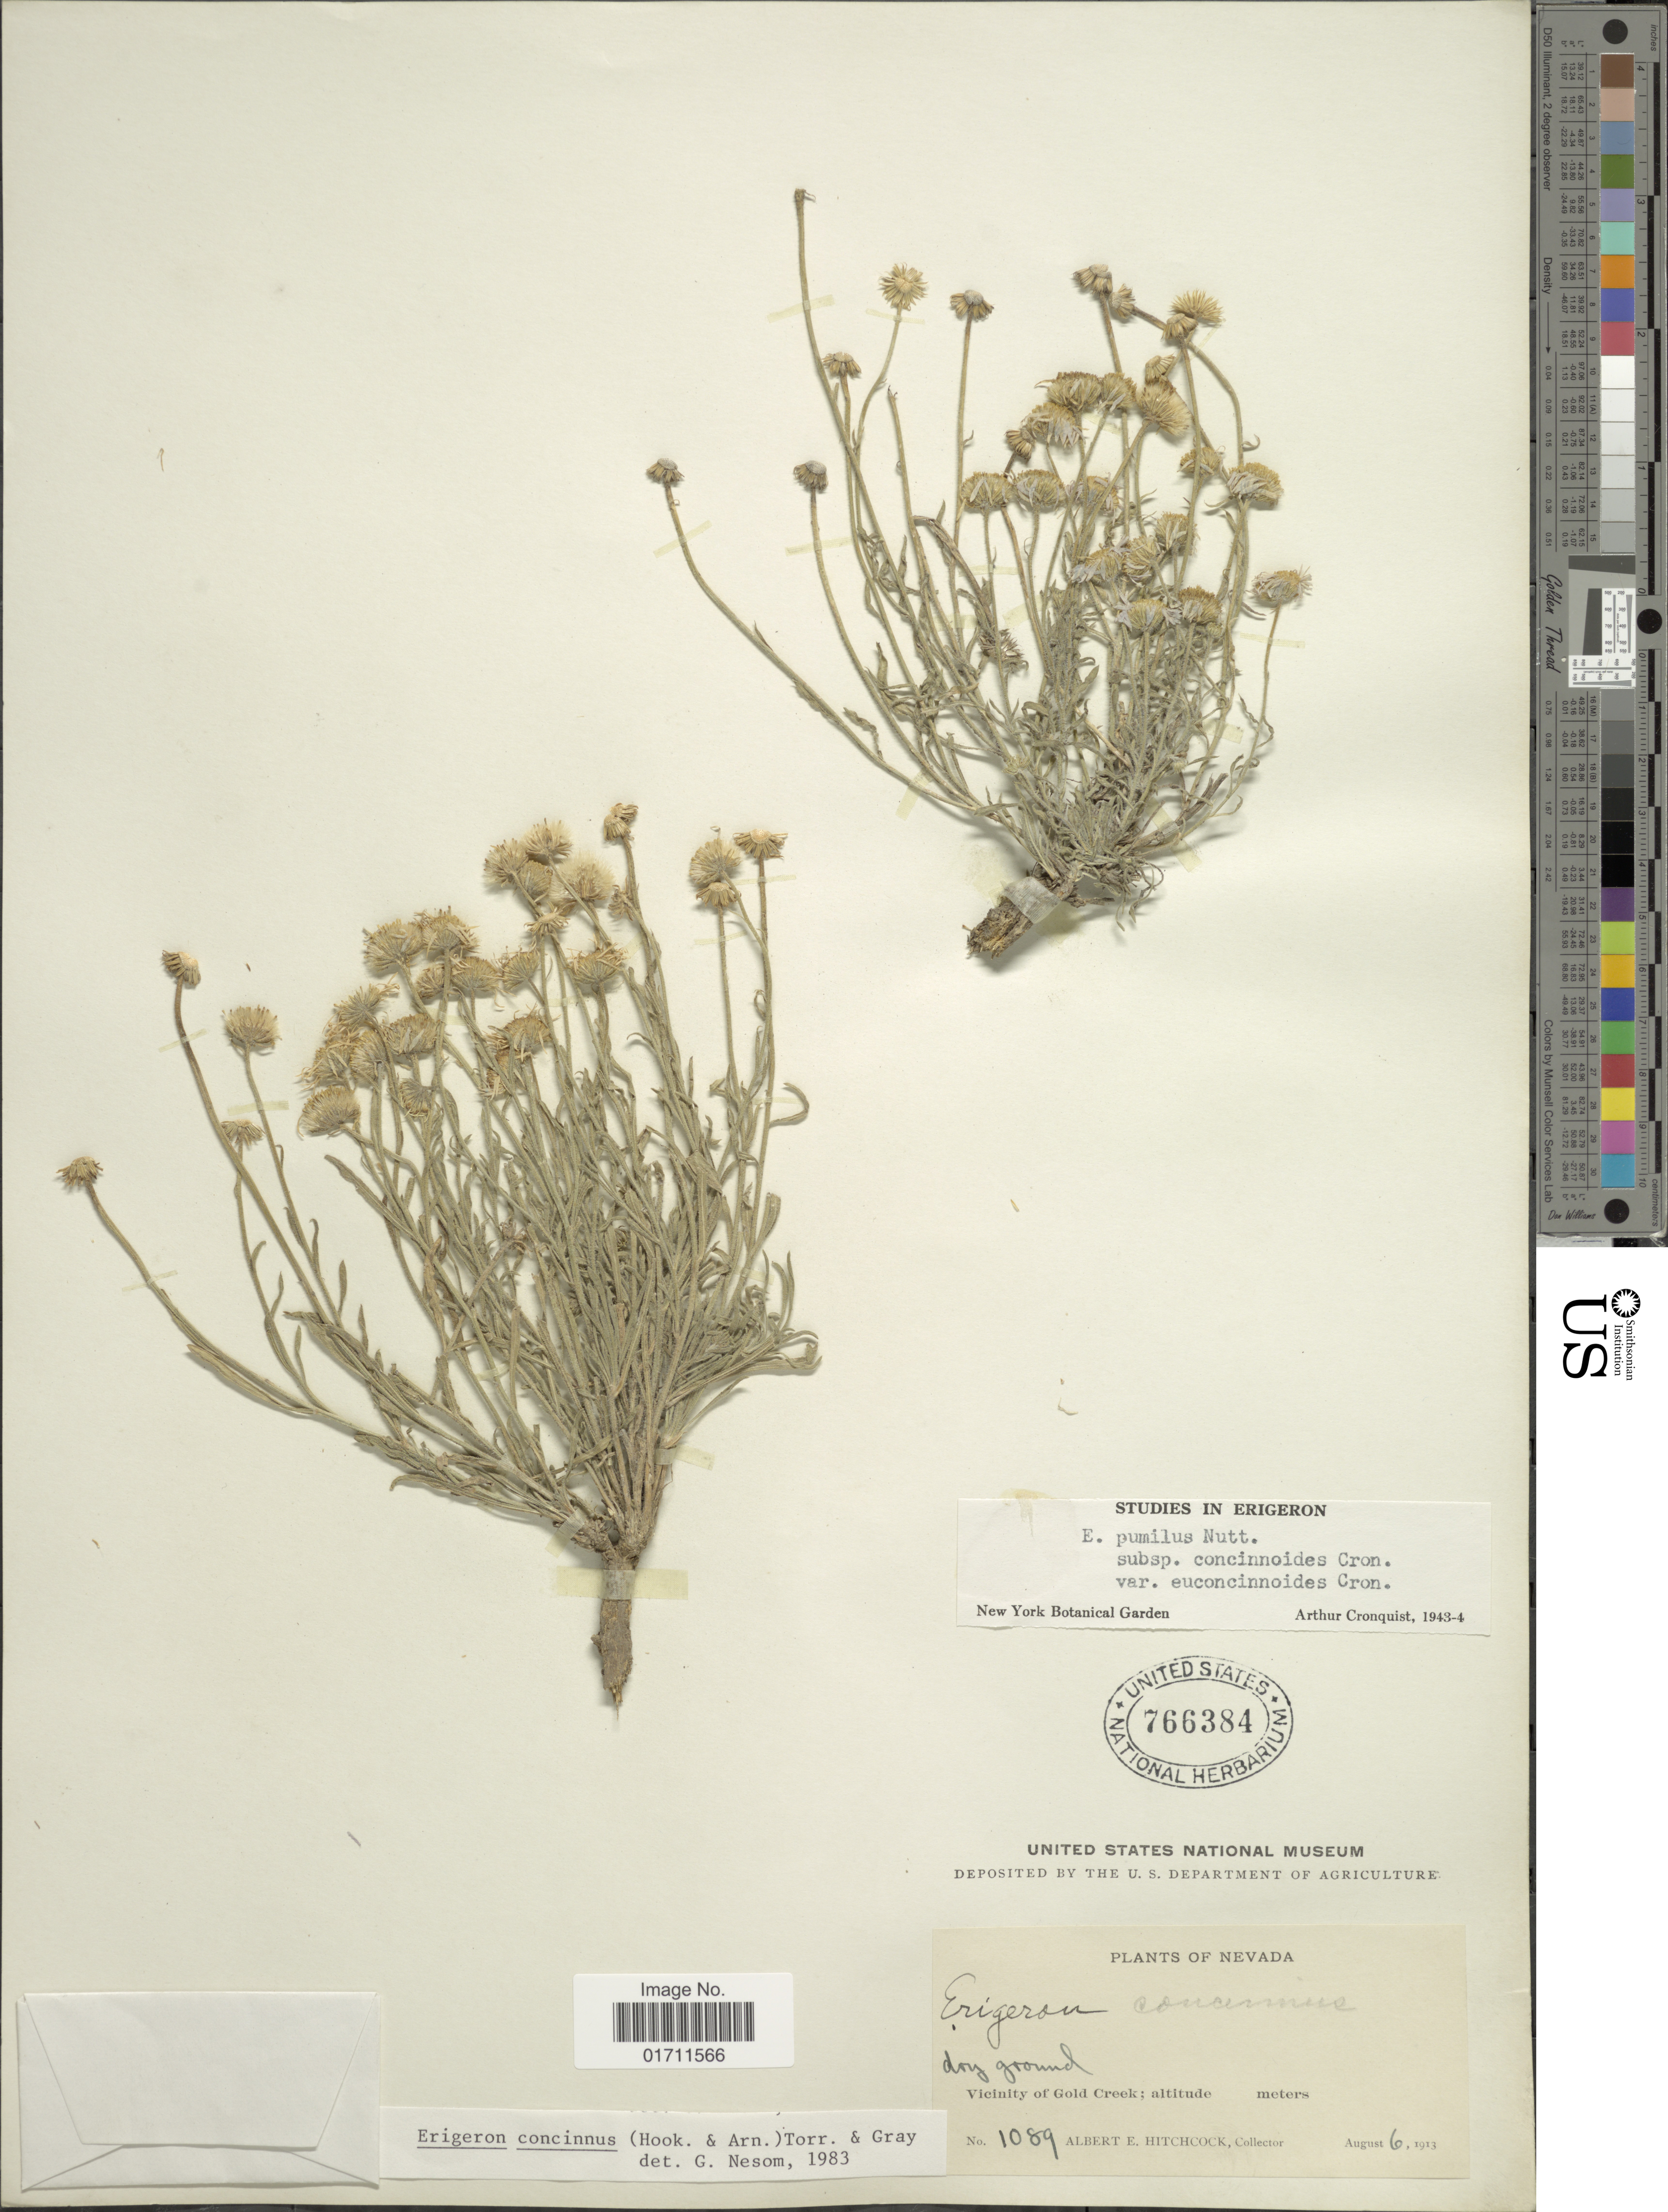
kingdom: Plantae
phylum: Tracheophyta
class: Magnoliopsida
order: Asterales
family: Asteraceae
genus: Erigeron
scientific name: Erigeron concinnus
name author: (Hook. & Arn.) Torr. & A. Gray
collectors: A. Hitchcock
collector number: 1089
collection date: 1913-08-06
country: United States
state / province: Nevada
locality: Dry ground , Vicinity of Gold Creek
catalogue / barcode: US 766384